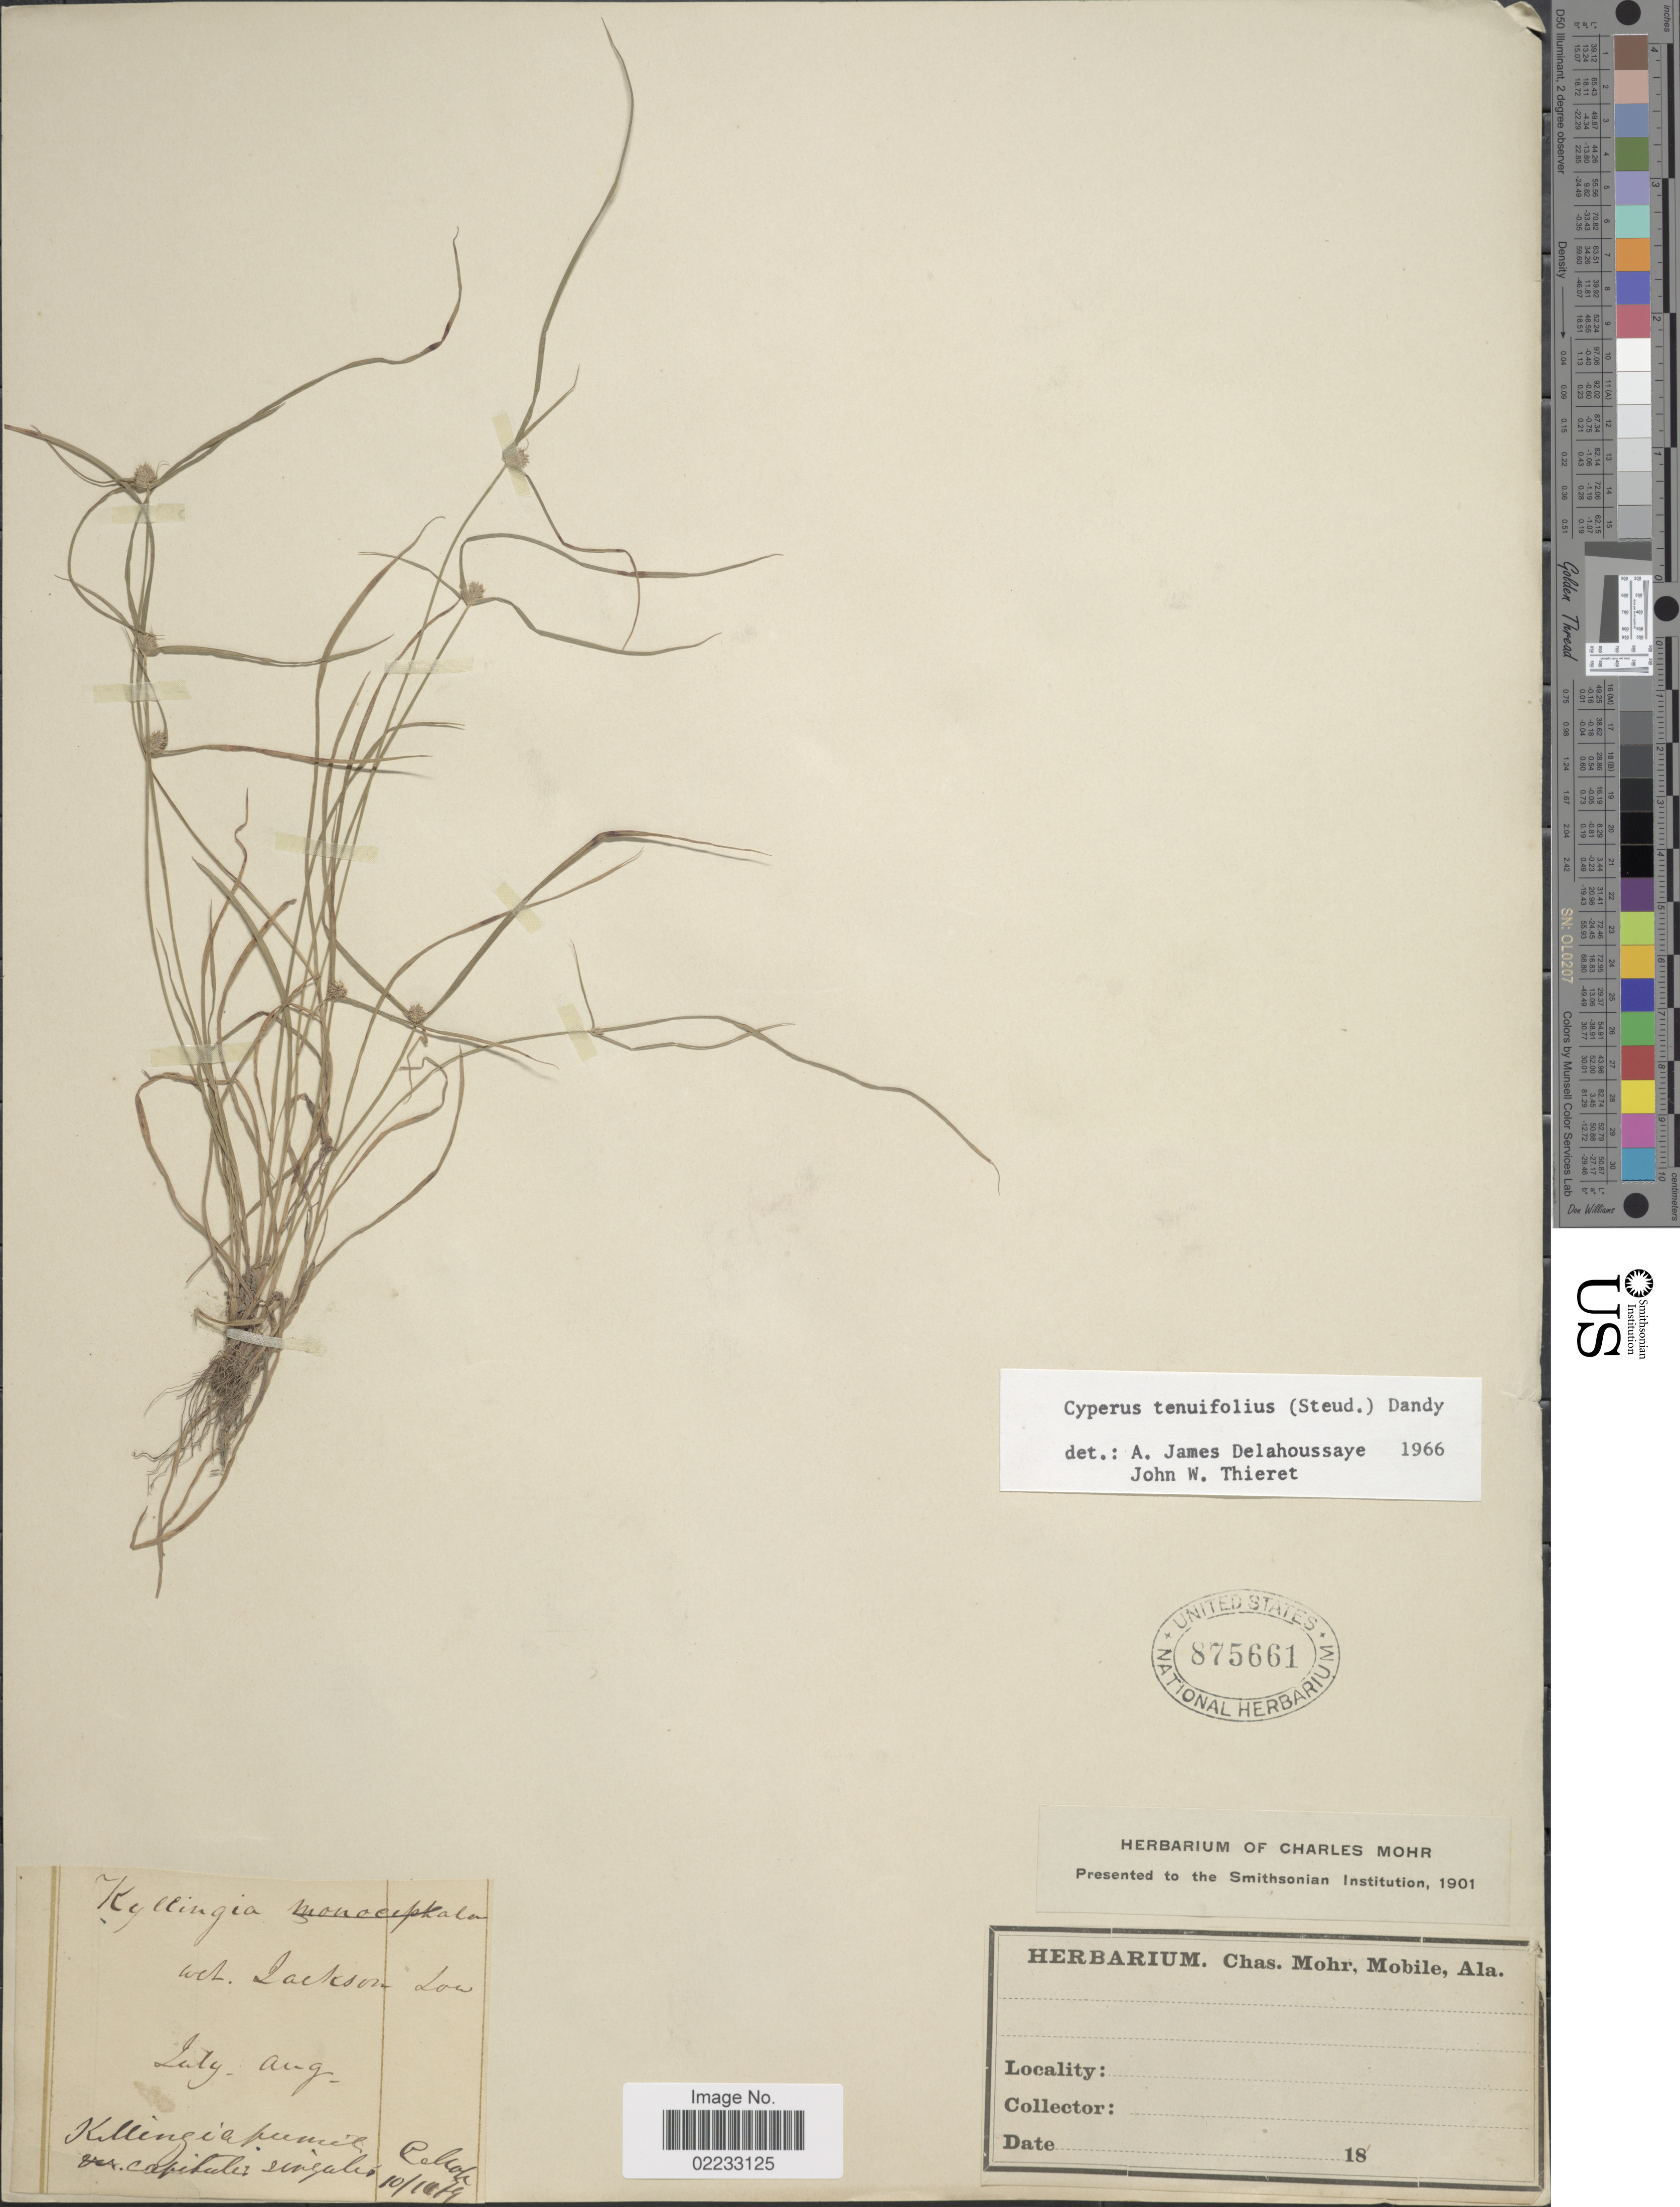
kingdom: Plantae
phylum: Tracheophyta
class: Liliopsida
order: Poales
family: Cyperaceae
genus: Cyperus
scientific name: Cyperus hortensis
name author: (Salzm. ex Steud.) Dorr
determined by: Strong, Mark T., (BOT), Smithsonian Institution - National Museum of Natural History (UNITED STATES)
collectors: Mohr, C. T. (herbarium)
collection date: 1879-11-10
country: United States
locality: Jackson Low.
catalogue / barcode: US 875661